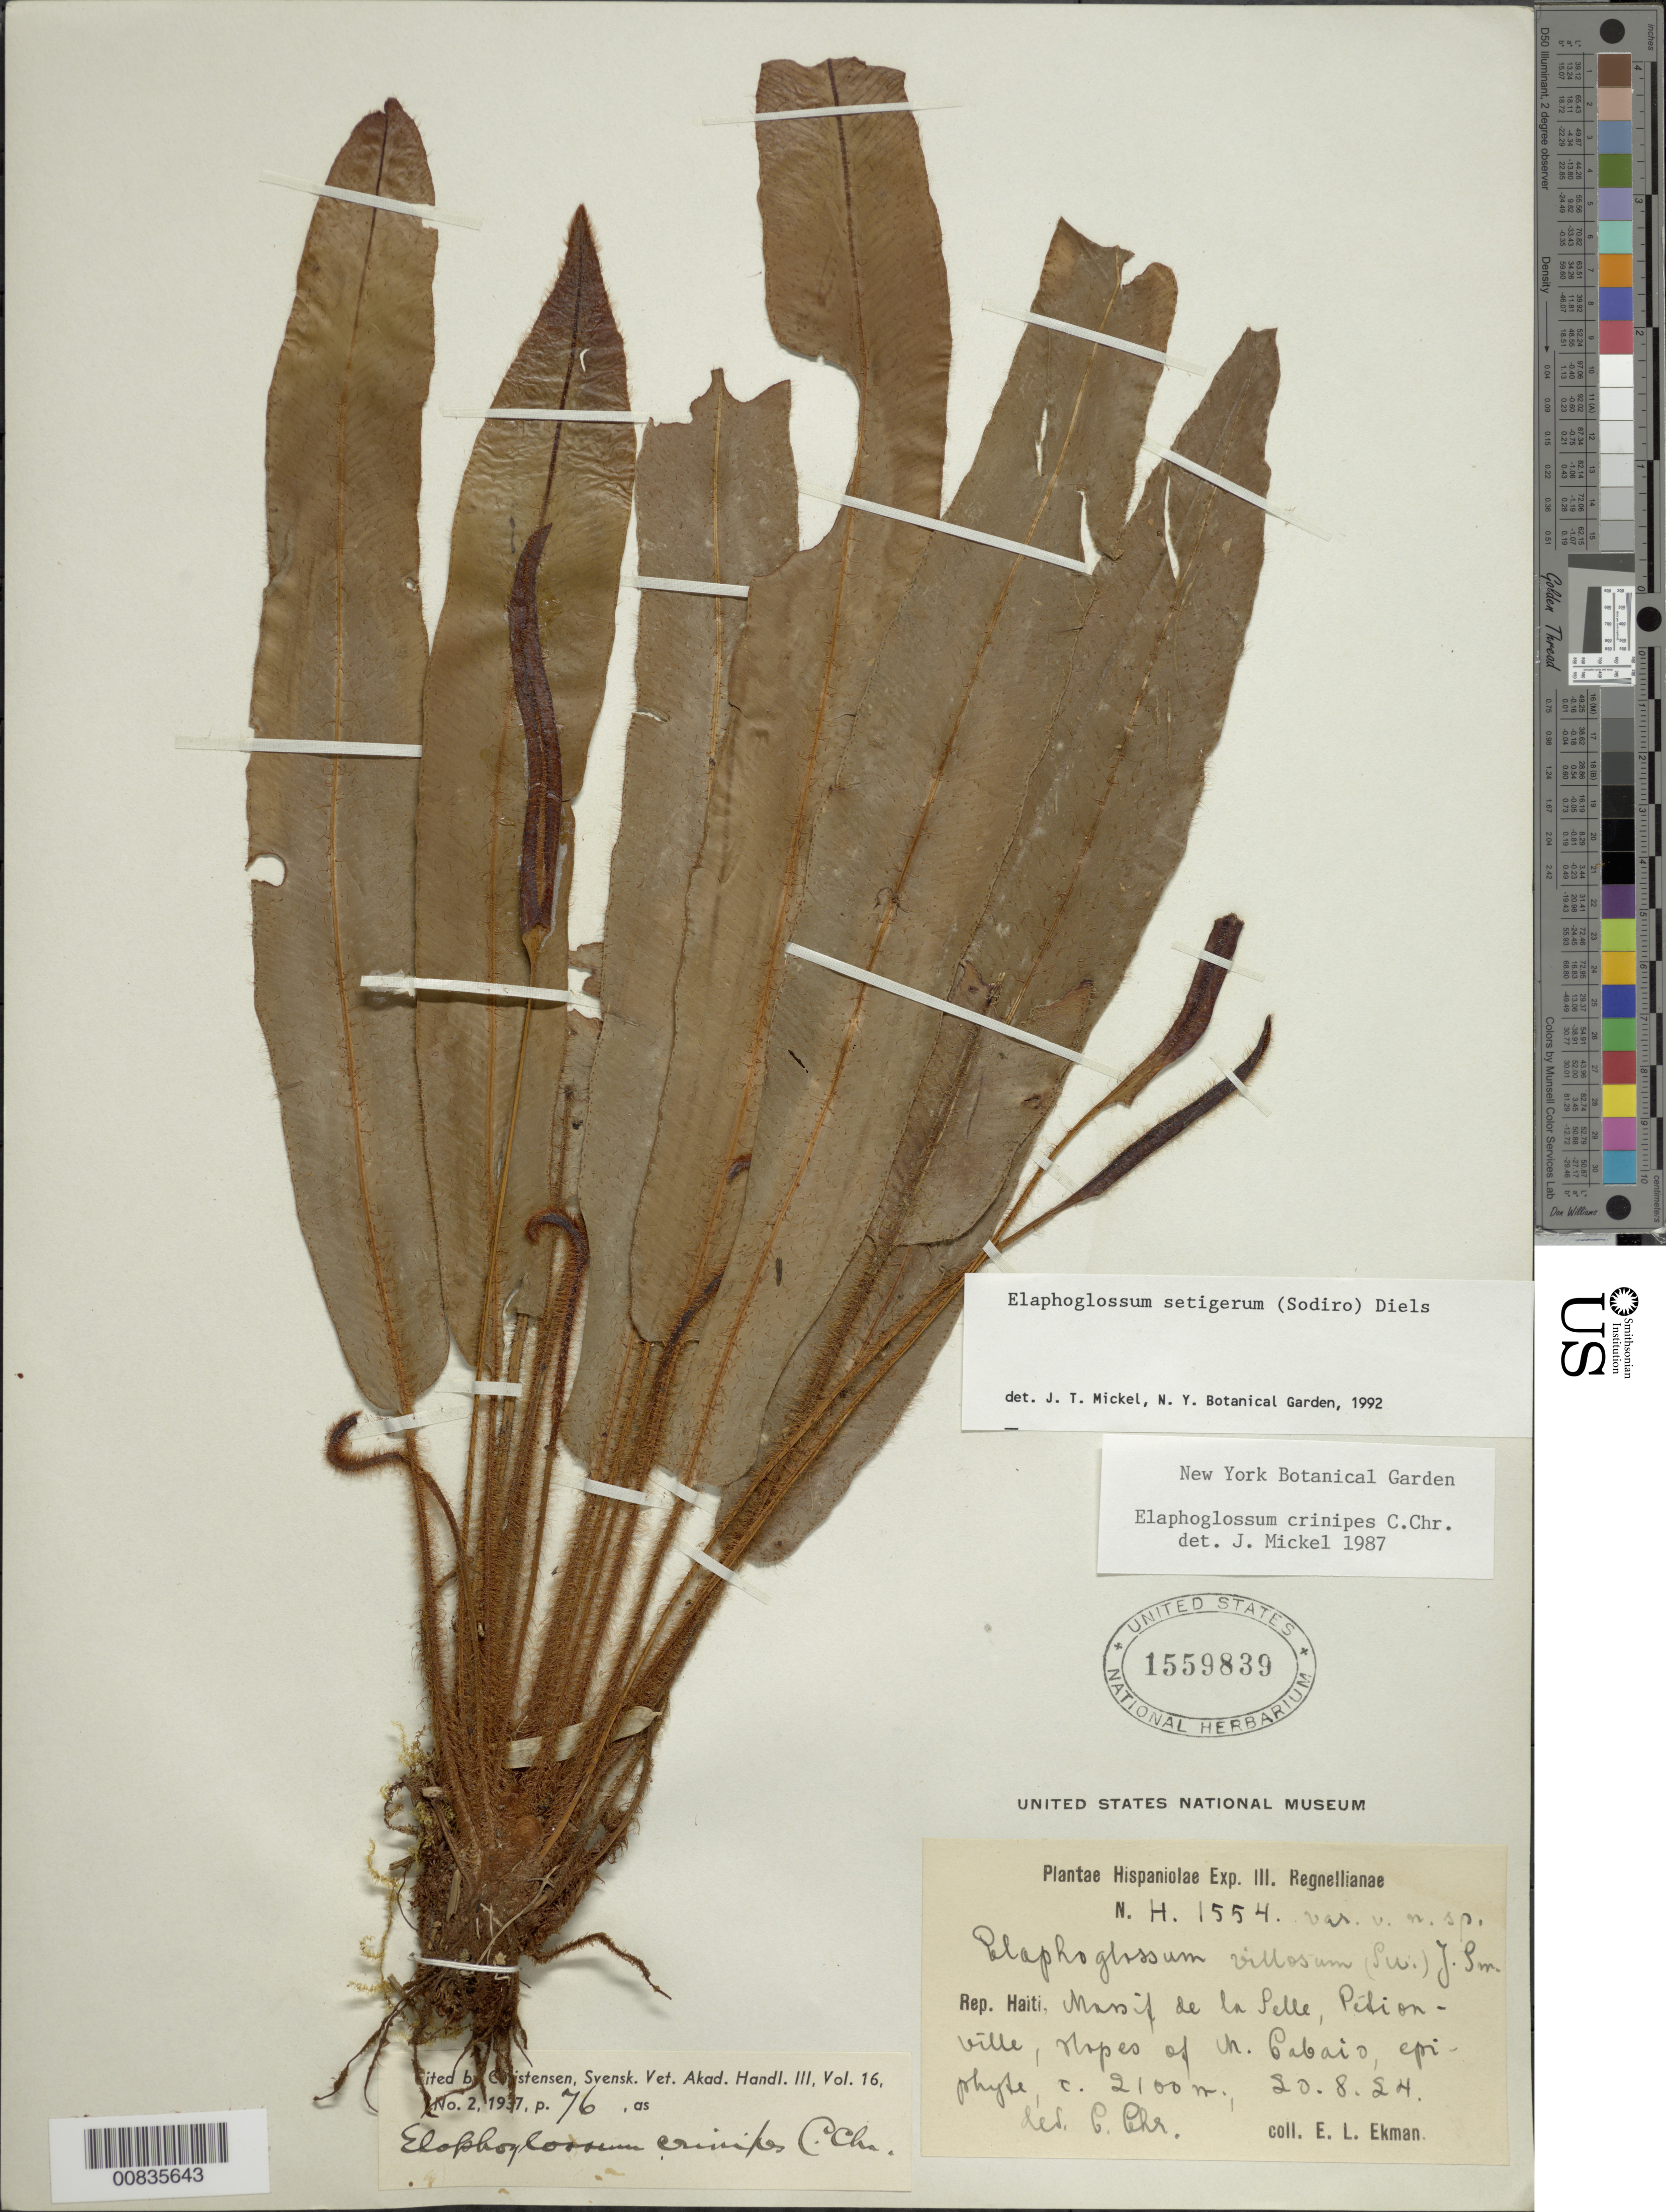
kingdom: Plantae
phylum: Tracheophyta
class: Polypodiopsida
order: Polypodiales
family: Dryopteridaceae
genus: Elaphoglossum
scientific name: Elaphoglossum setigerum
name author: (Sodiro) Diels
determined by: Mickel, J. T., (NY), New York Botanical Garden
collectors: E. L. Ekman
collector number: H 1554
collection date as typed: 20 Aug 1924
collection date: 1924-08-20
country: Haiti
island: Hispaniola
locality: Massif de la Selle, Pétionville, M. Cabaio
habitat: Slopes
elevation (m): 2100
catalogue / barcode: US 1559839